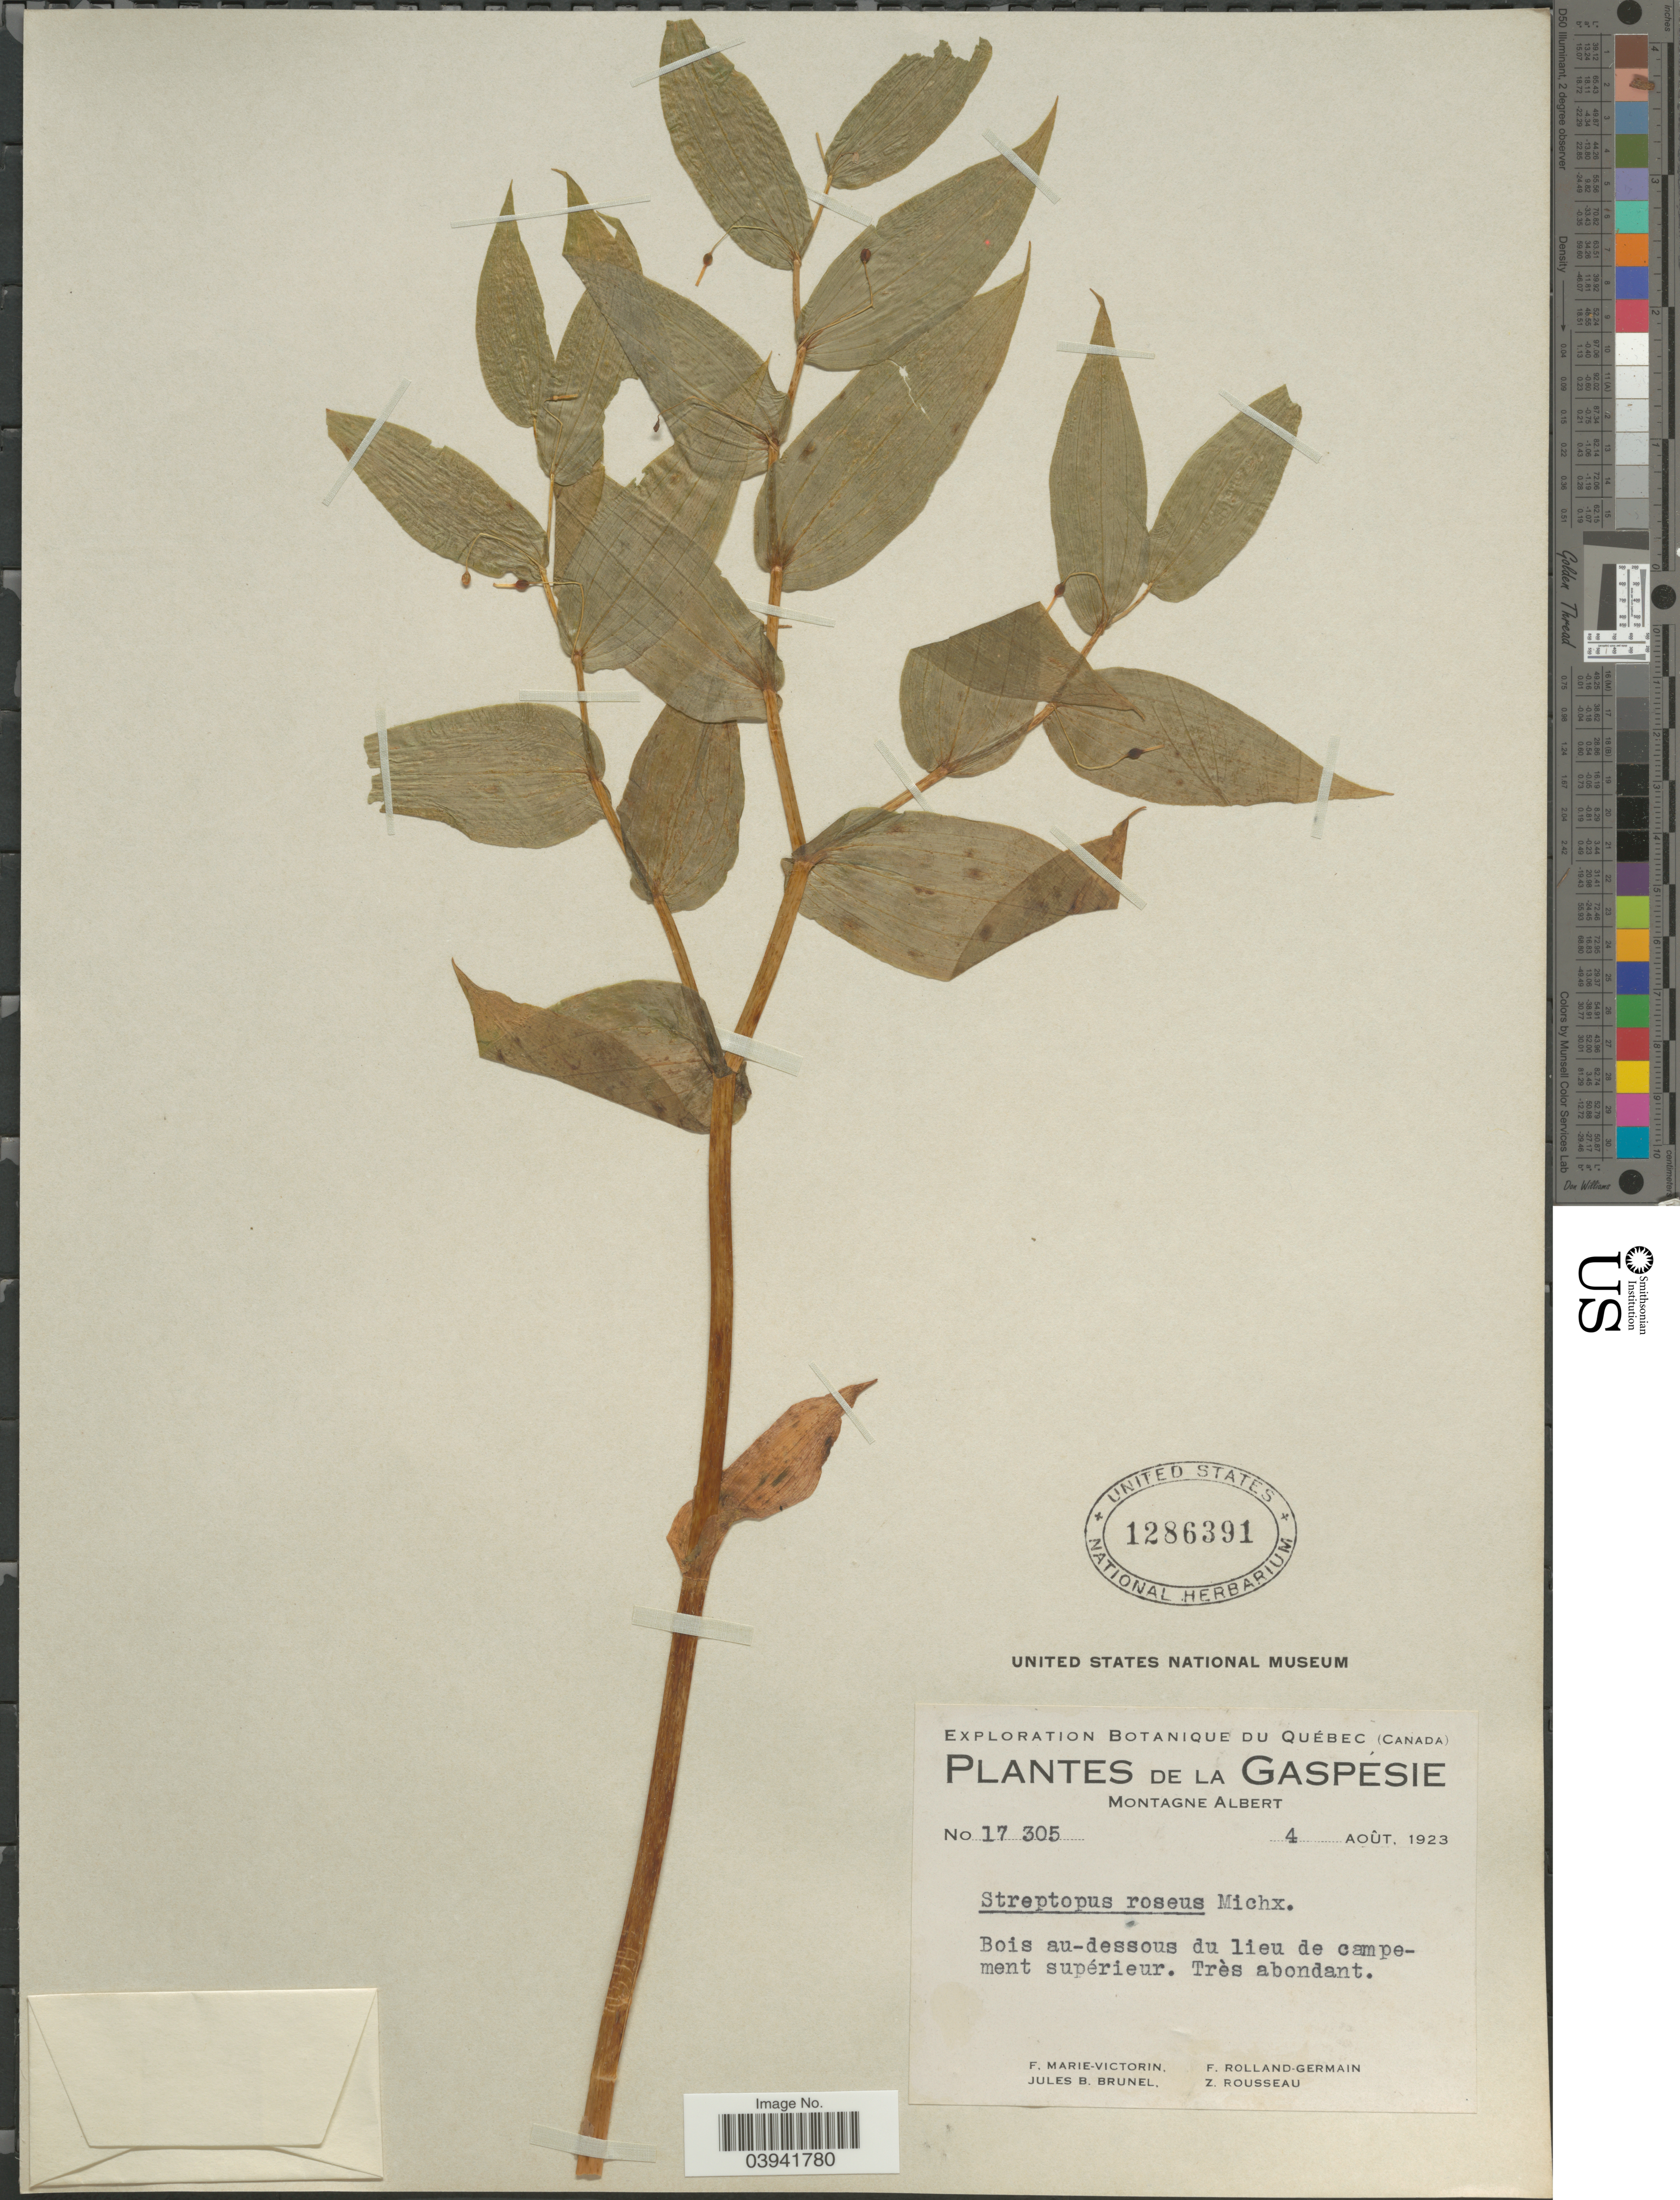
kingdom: Plantae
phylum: Tracheophyta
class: Liliopsida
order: Liliales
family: Liliaceae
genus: Streptopus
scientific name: Streptopus roseus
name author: Michx.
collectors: F. Marie-Victorin, J. Brunel, Rolland-Germain & Z. Rousseau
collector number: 17305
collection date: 1923-08-04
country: Canada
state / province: Quebec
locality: La Gaspésie, Montagne Albert. Bois au-dessous du lieu de campement supérieur.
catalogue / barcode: US 1286391